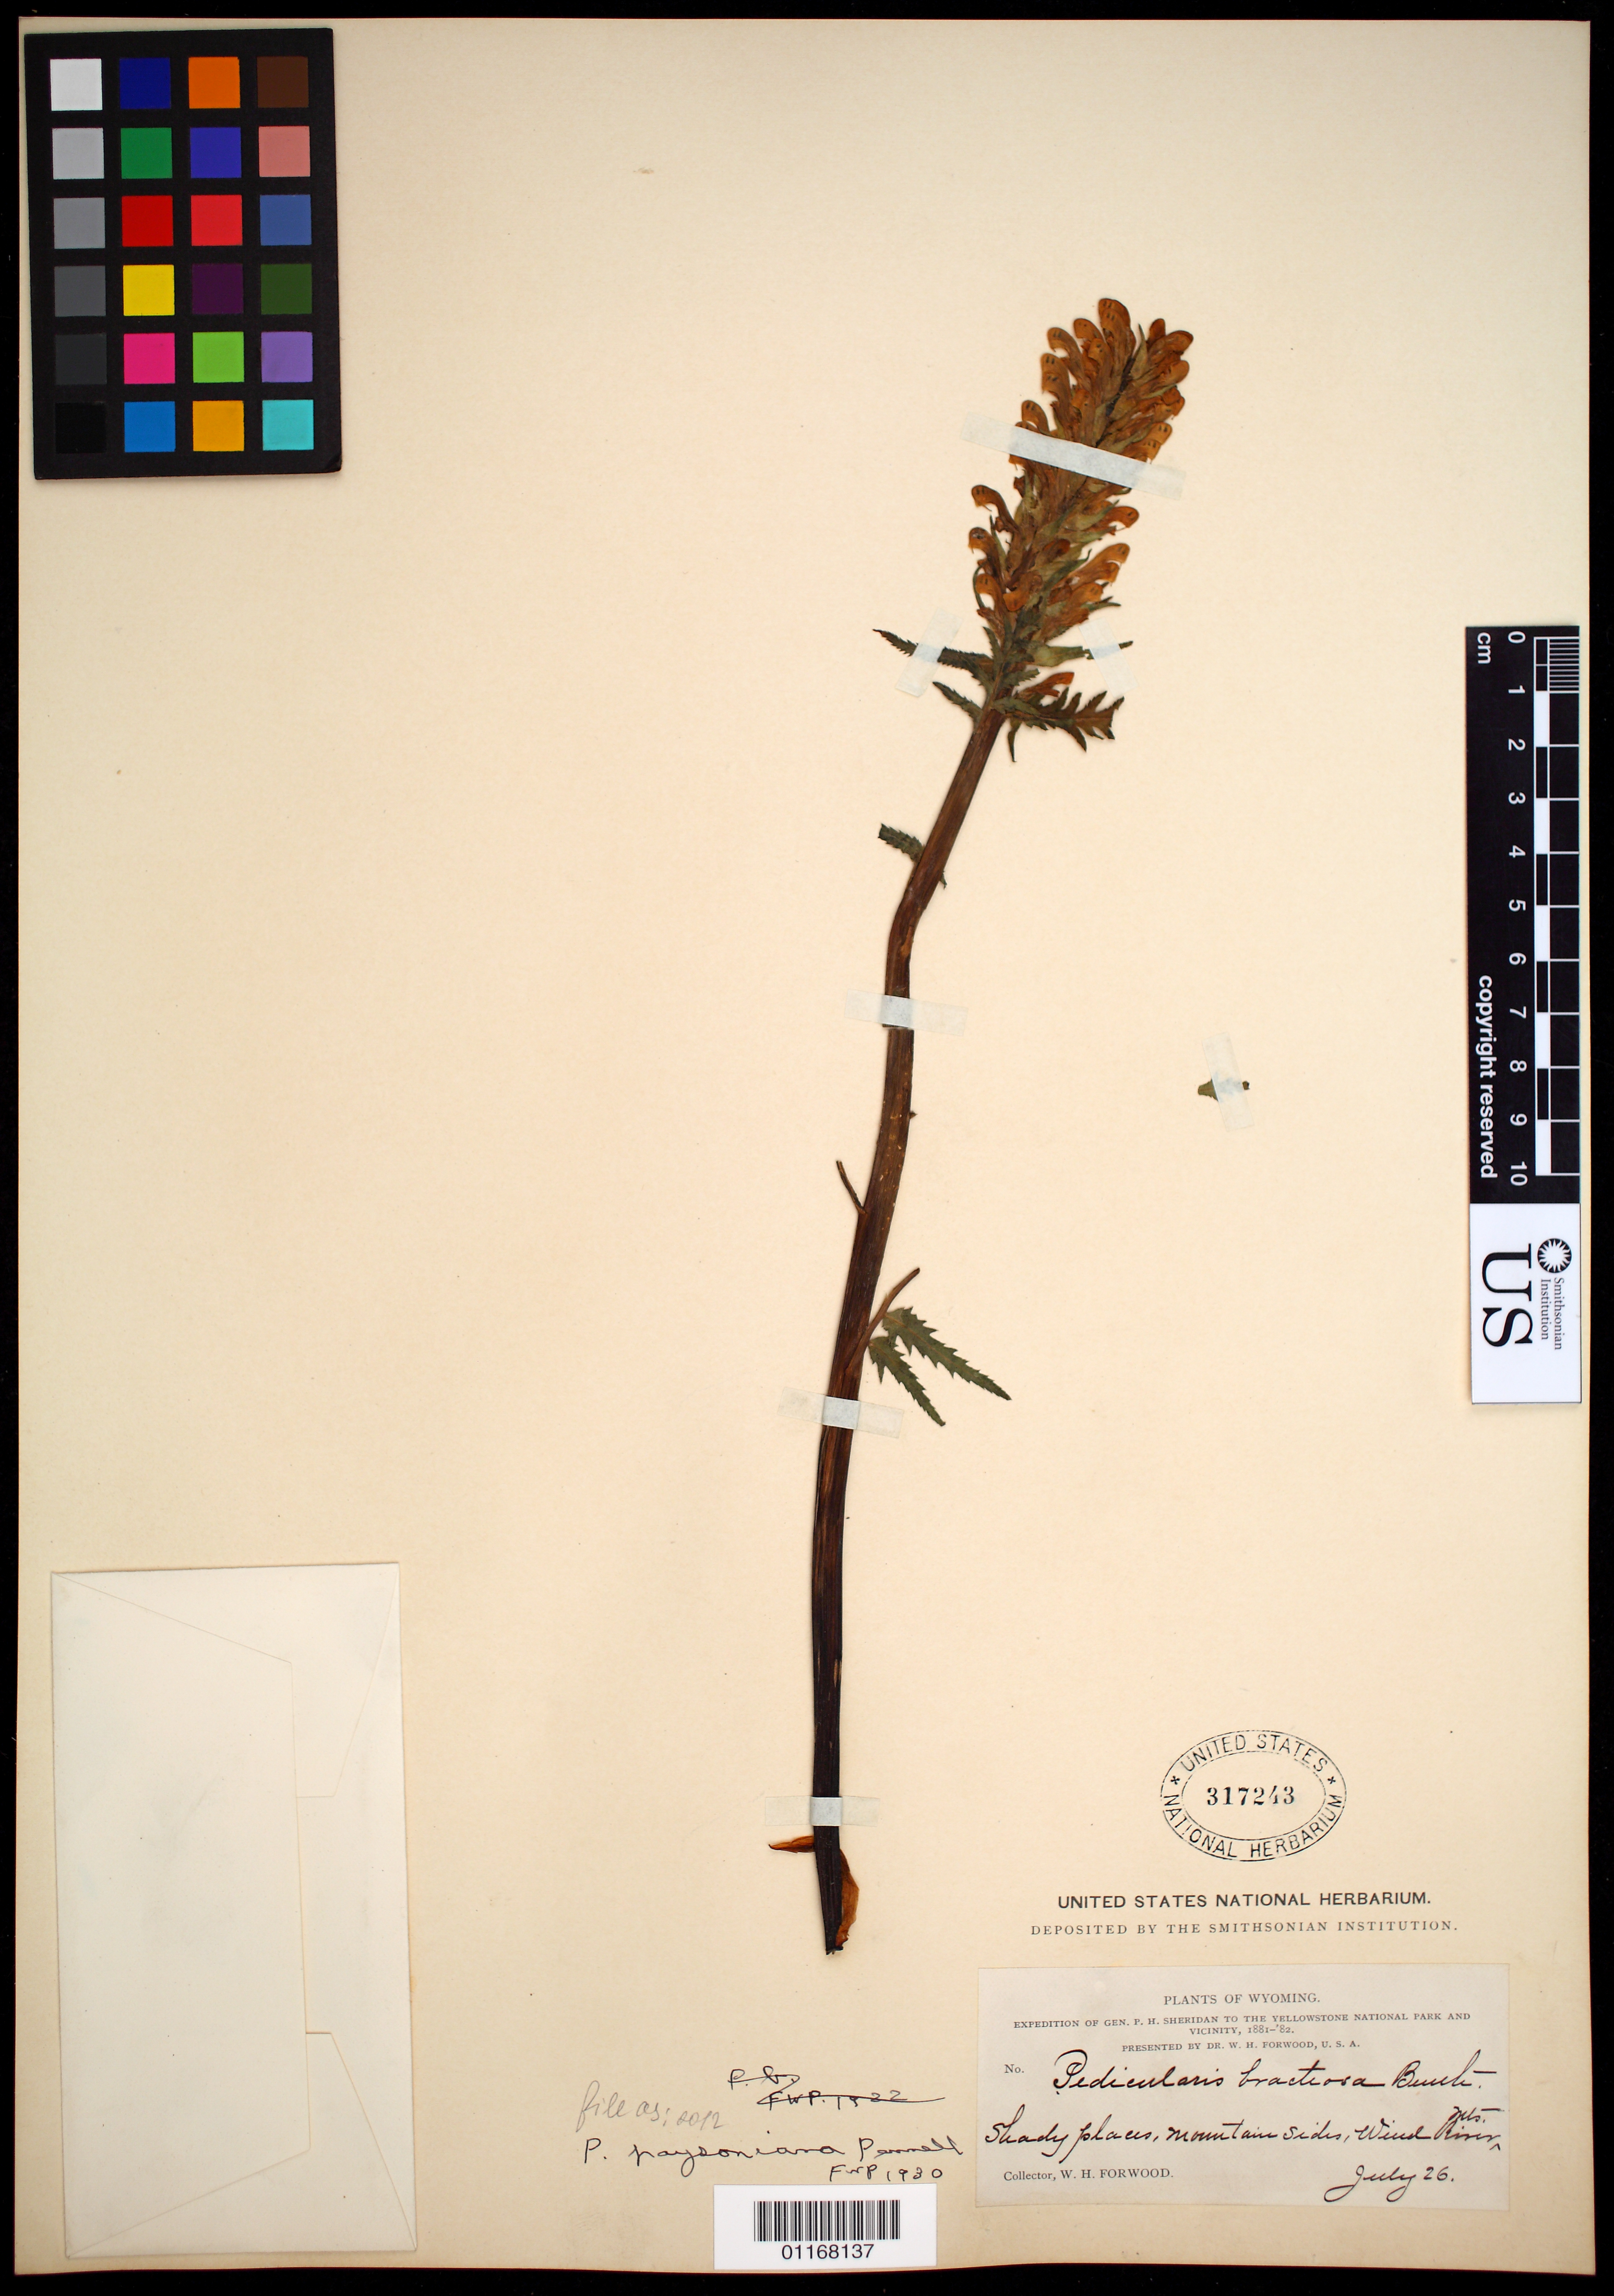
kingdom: Plantae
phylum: Tracheophyta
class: Magnoliopsida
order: Lamiales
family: Orobanchaceae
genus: Pedicularis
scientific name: Pedicularis paysoniana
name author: Pennell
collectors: W. Forwood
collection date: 1881-07-26 or 1882-07-26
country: United States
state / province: Wyoming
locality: Wind River Mountains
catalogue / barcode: US 317243